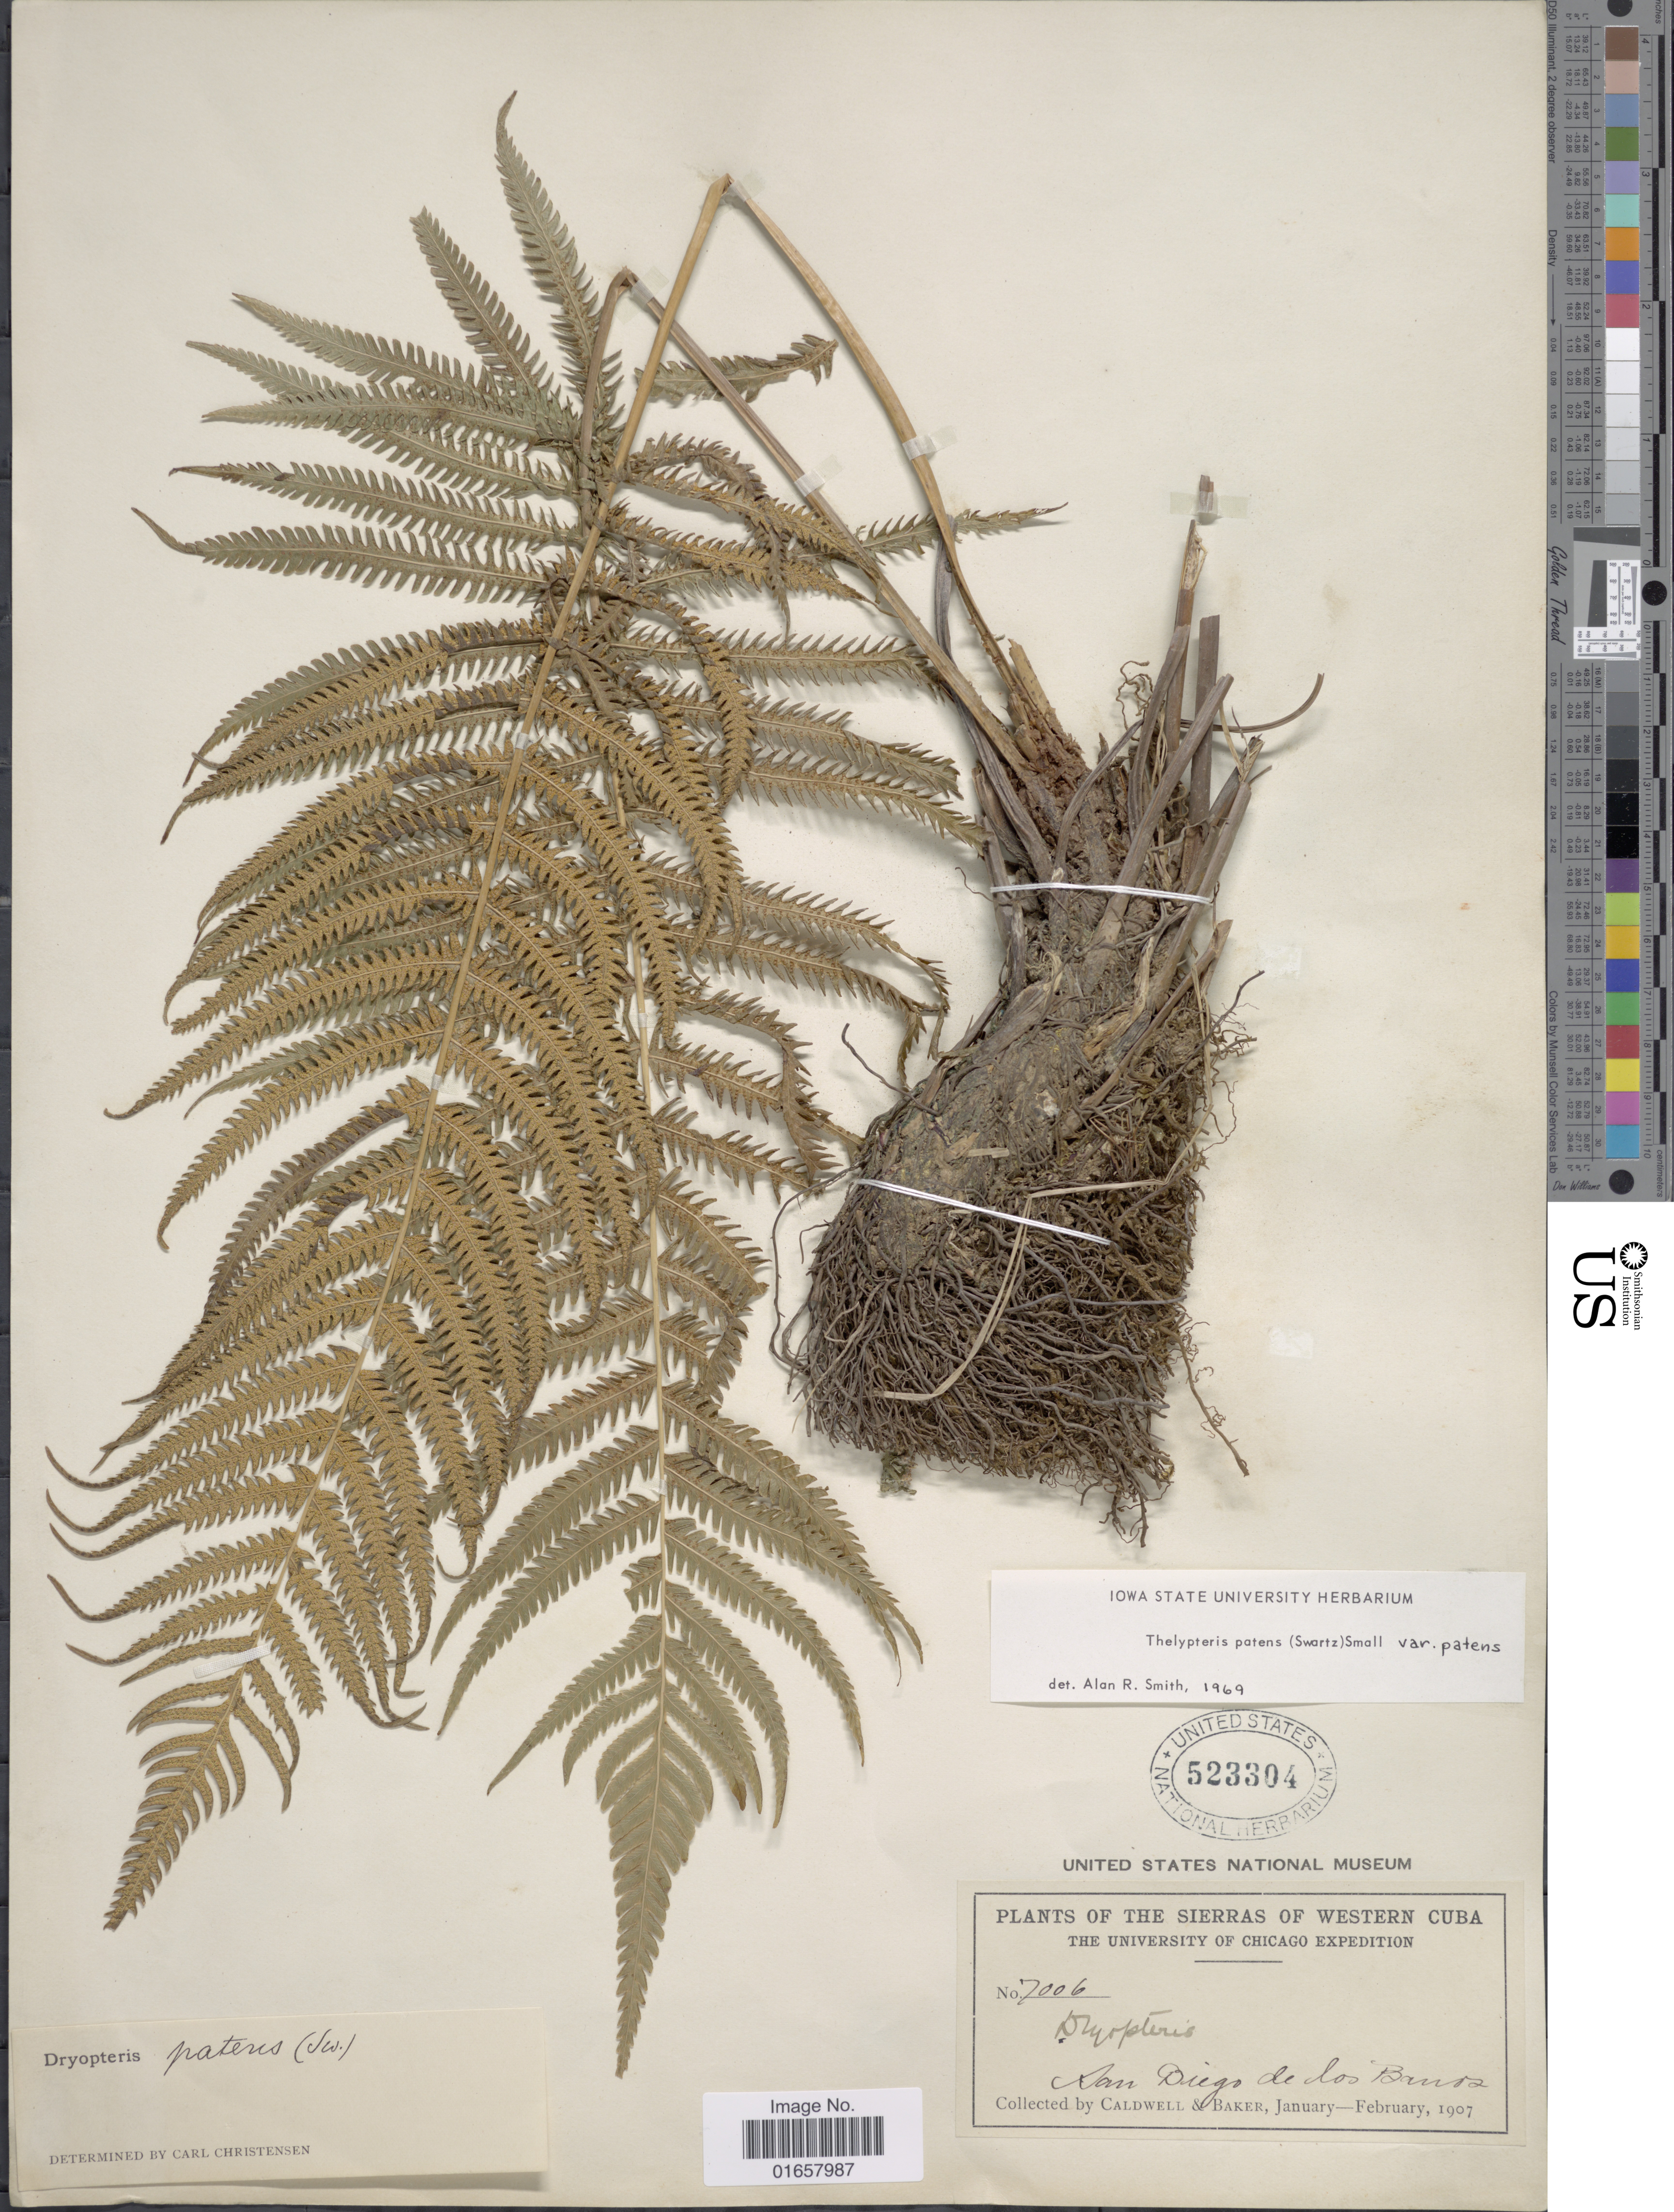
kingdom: Plantae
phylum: Tracheophyta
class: Polypodiopsida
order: Polypodiales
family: Thelypteridaceae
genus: Christella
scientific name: Christella patens var. patens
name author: (Sw.) Holttum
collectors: -. Caldwell & -- Baker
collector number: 7006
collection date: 1907-01/1907-02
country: Cuba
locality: The Sierras of Western Cuba, San Diego de los Banos.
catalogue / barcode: US 523304